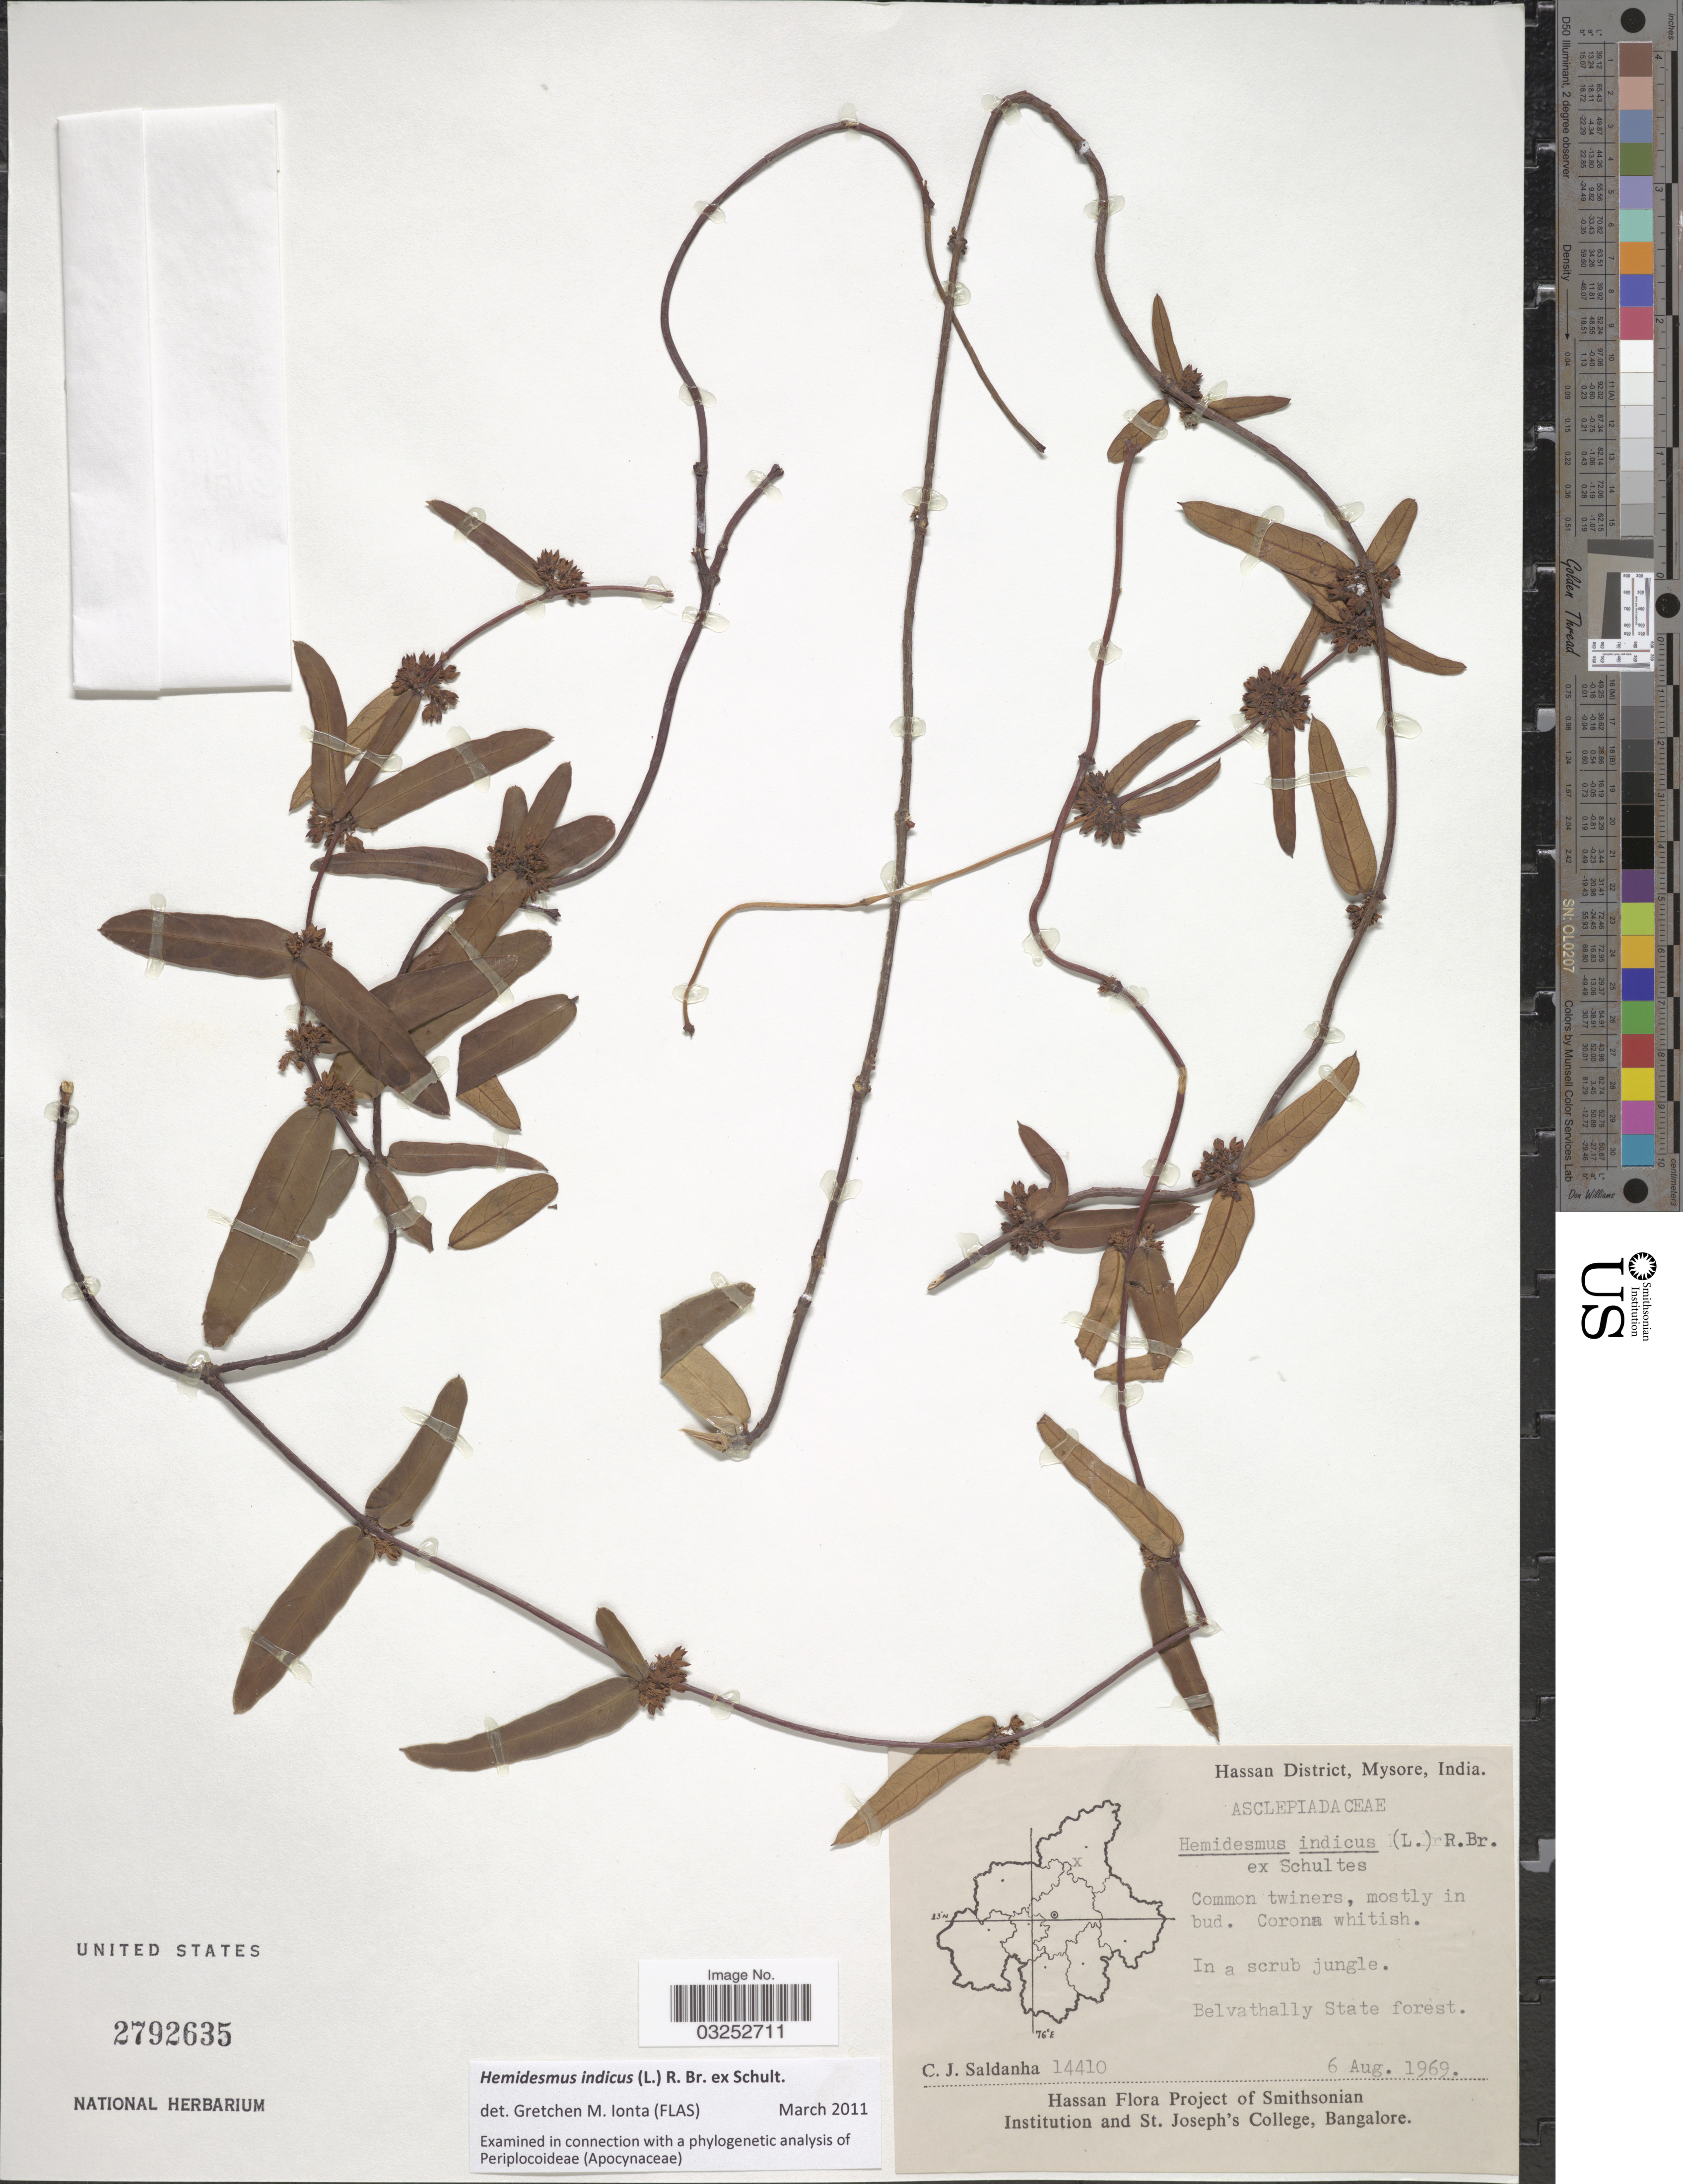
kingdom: Plantae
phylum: Tracheophyta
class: Magnoliopsida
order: Gentianales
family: Apocynaceae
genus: Hemidesmus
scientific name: Hemidesmus indicus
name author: (L.) R. Br. ex Schult.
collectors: C. J. Saldanha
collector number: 14410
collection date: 1969-08-06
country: India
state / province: Karnataka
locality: Hassan District, Mysore, India, Belvathally State forest.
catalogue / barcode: US 2792635